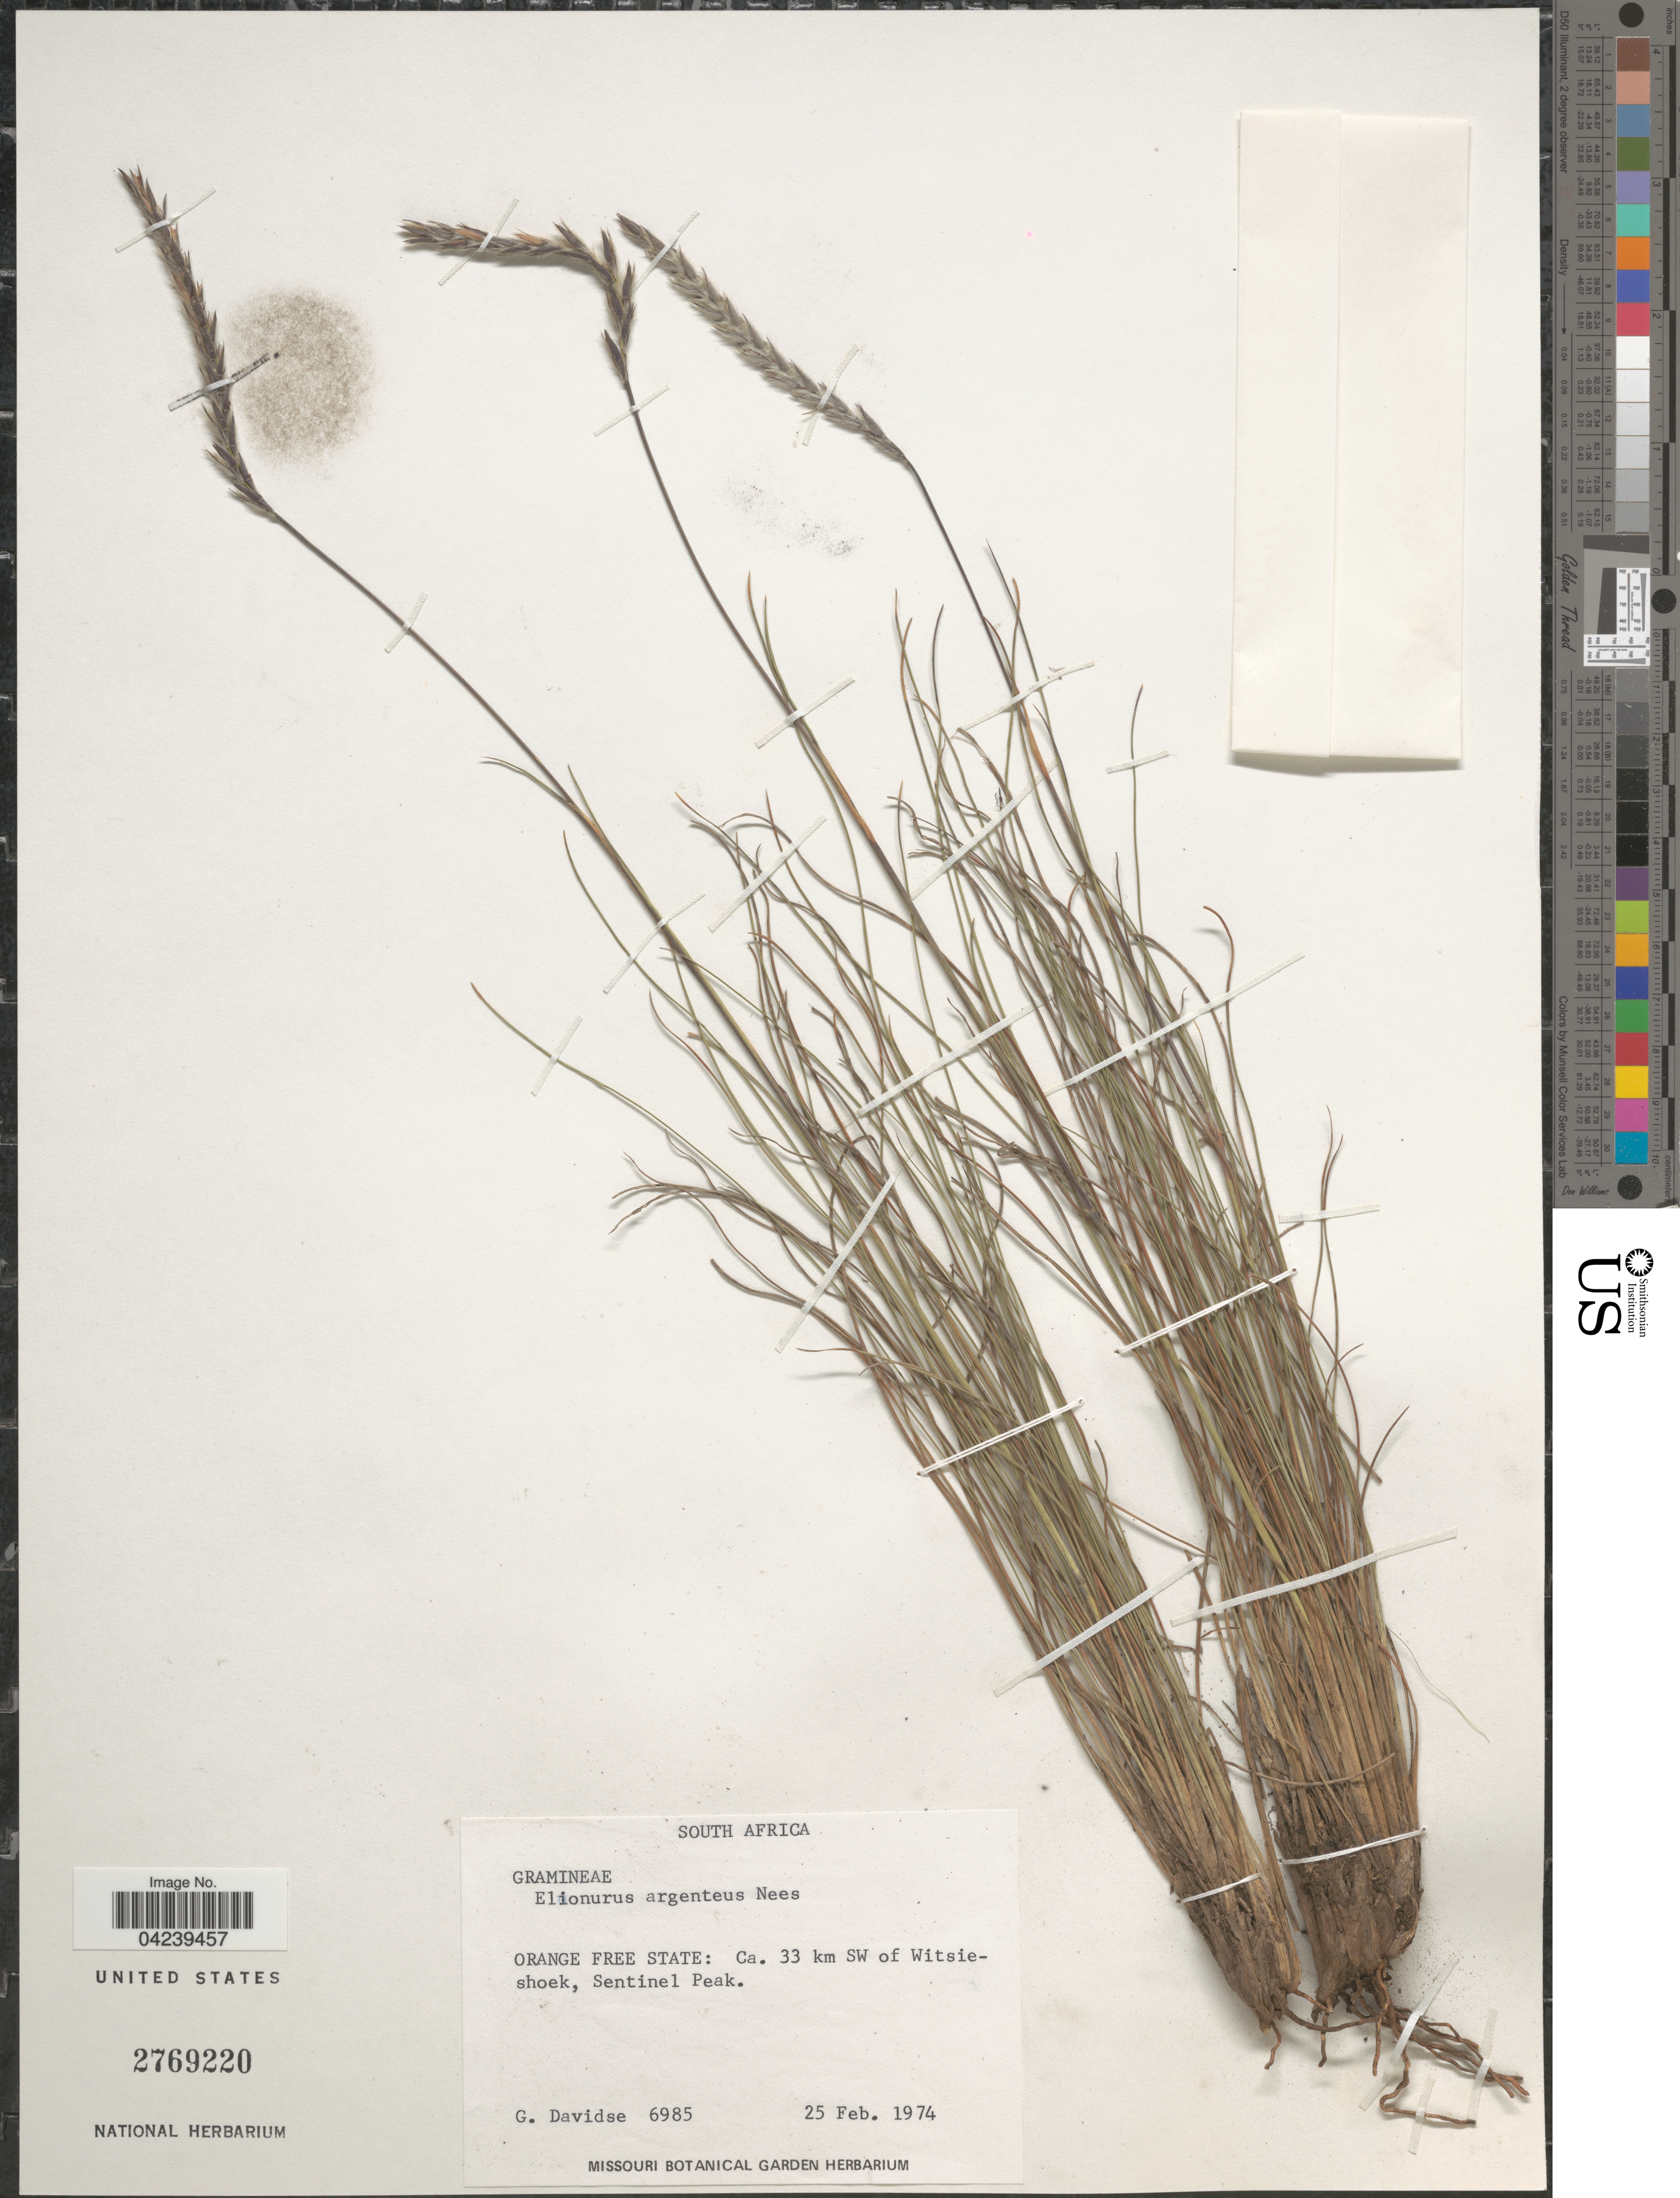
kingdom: Plantae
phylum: Tracheophyta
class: Liliopsida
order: Poales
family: Poaceae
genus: Elionurus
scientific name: Elionurus muticus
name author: (Spreng.) Kuntze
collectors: G. Davidse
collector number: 6985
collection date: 1974-02-25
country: South Africa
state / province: Free State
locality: Orange Free State: Ca. 33 km SW of Witsieshoek, Sentinel Peak.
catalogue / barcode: US 2769220